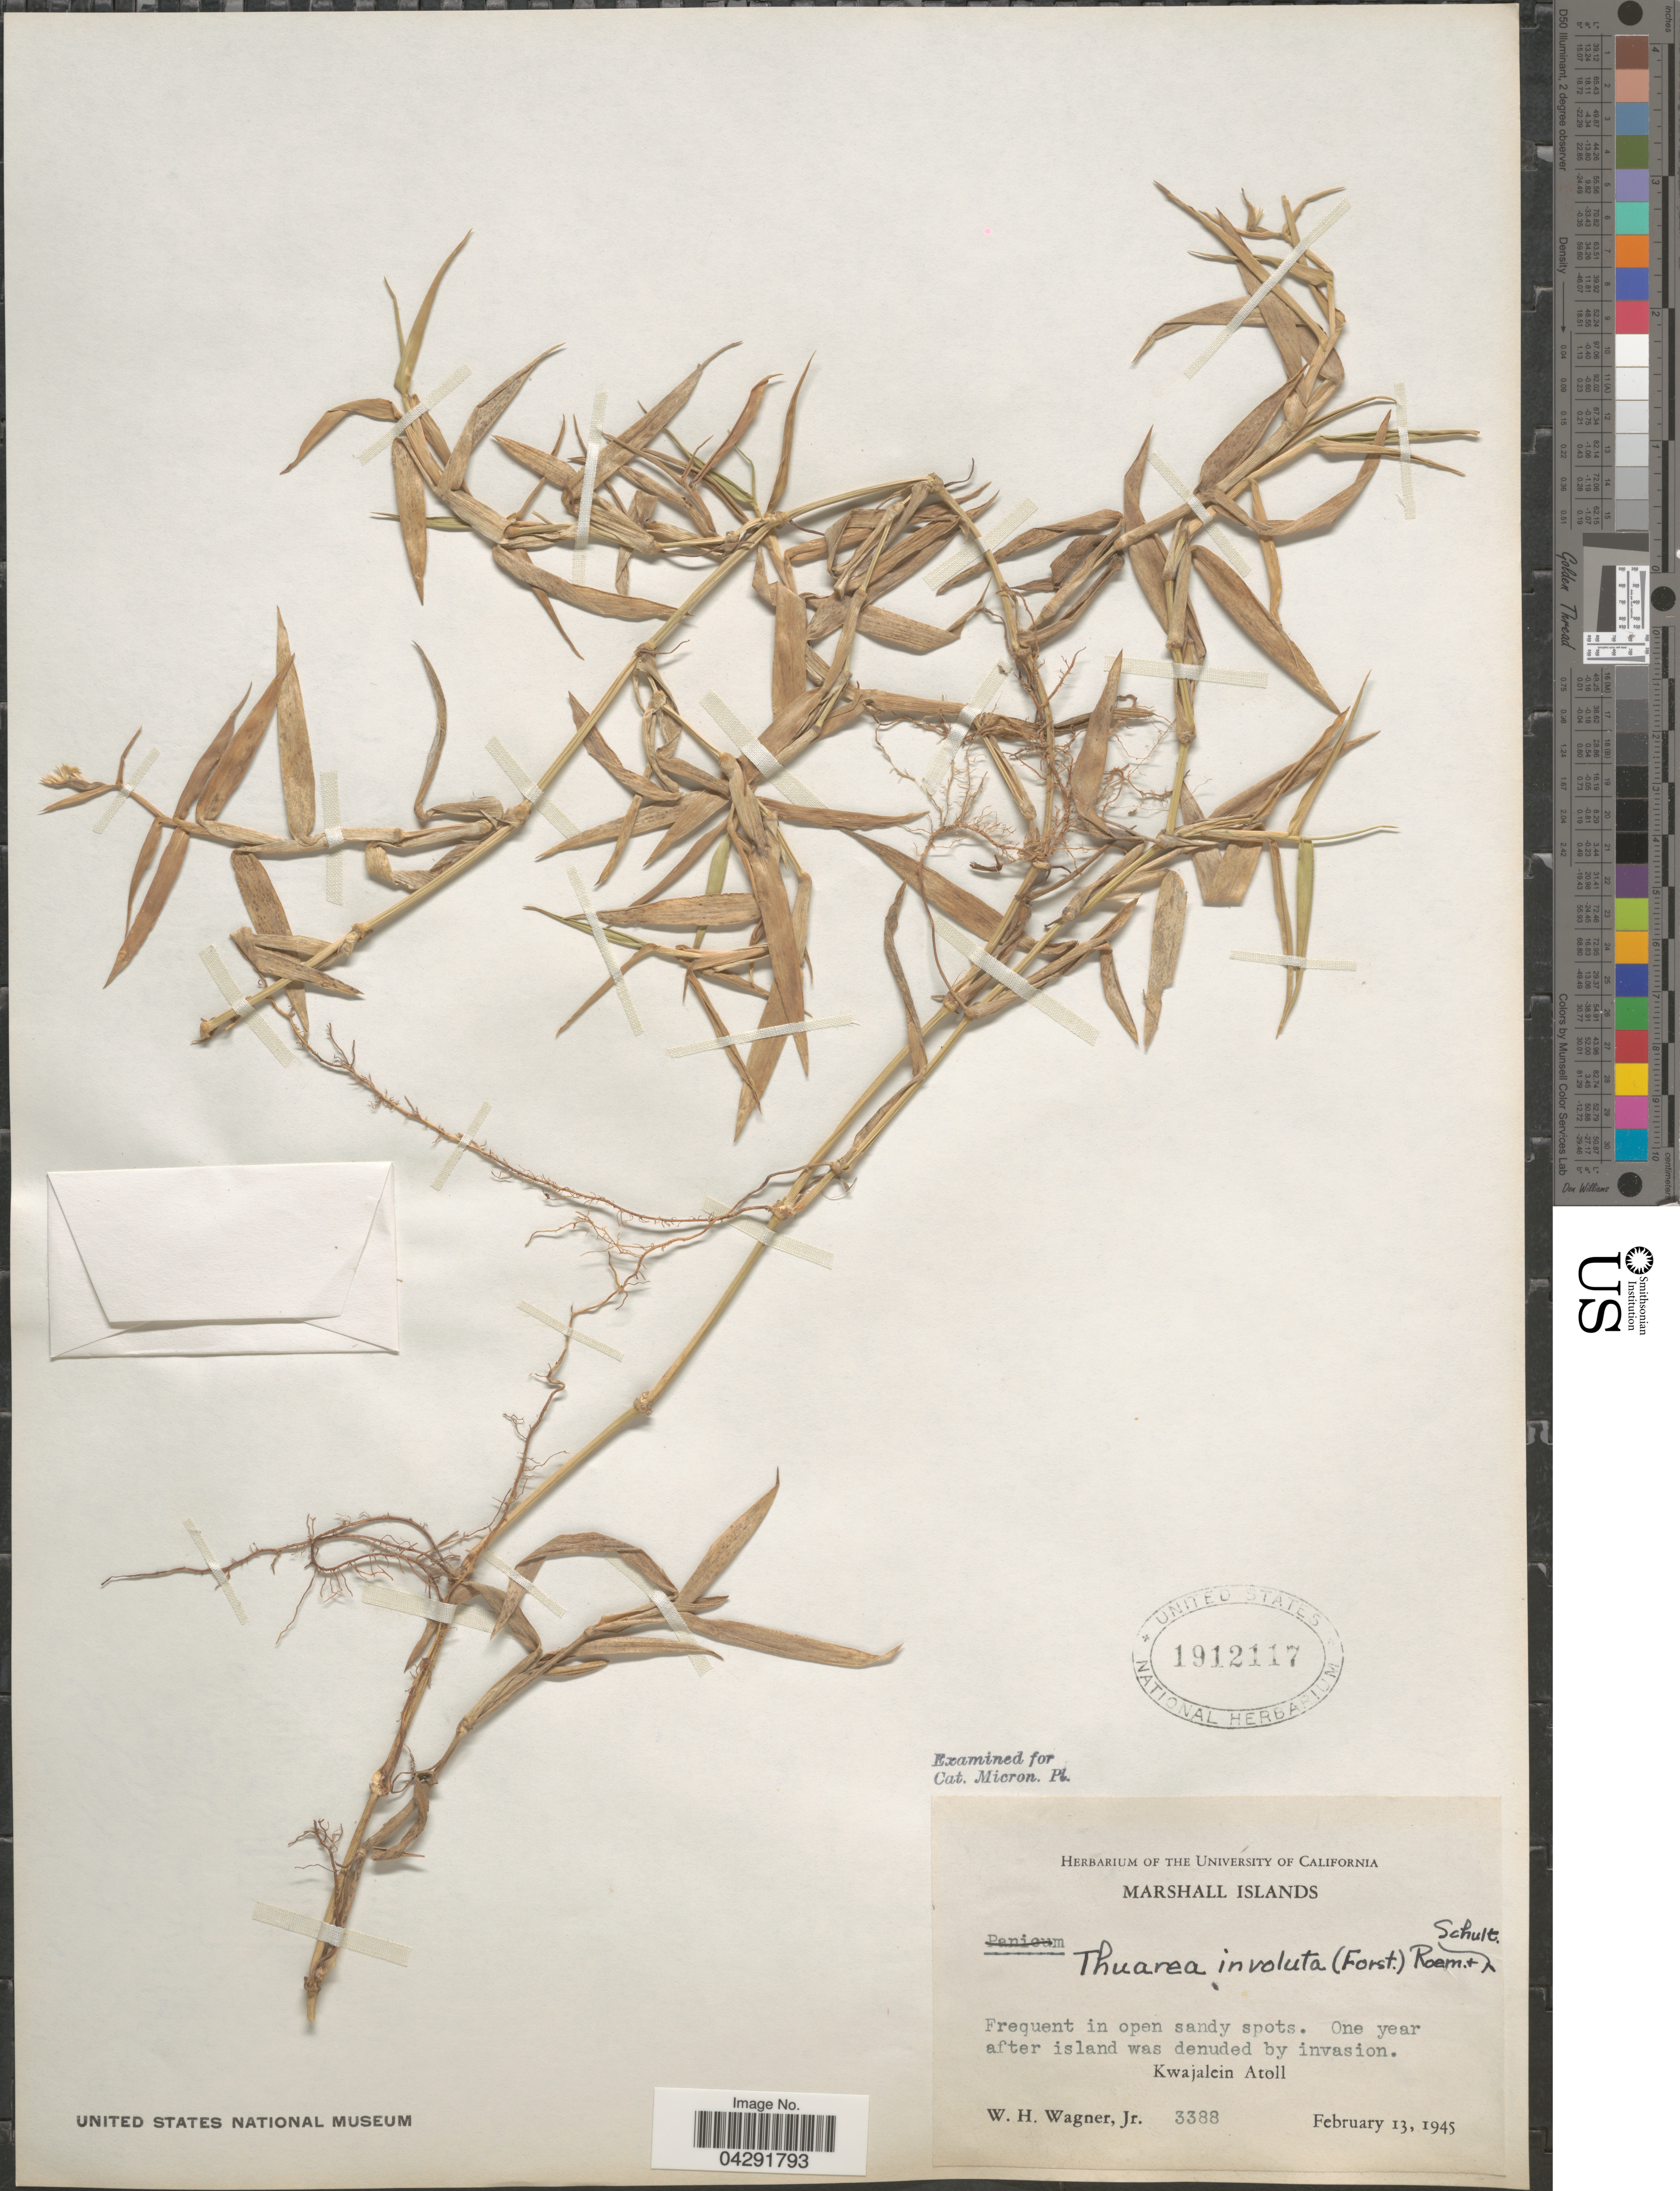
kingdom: Plantae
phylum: Tracheophyta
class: Liliopsida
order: Poales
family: Poaceae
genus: Thuarea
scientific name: Thuarea involuta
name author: (G. Forst.) R. Br. ex Sm.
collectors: W. H. Wagner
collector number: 3388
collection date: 1945-02-13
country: Marshall Islands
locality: Frequent in open sandy spots. One year after island was denuded by invasion. Kwajalein Atoll.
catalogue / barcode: US 1912117